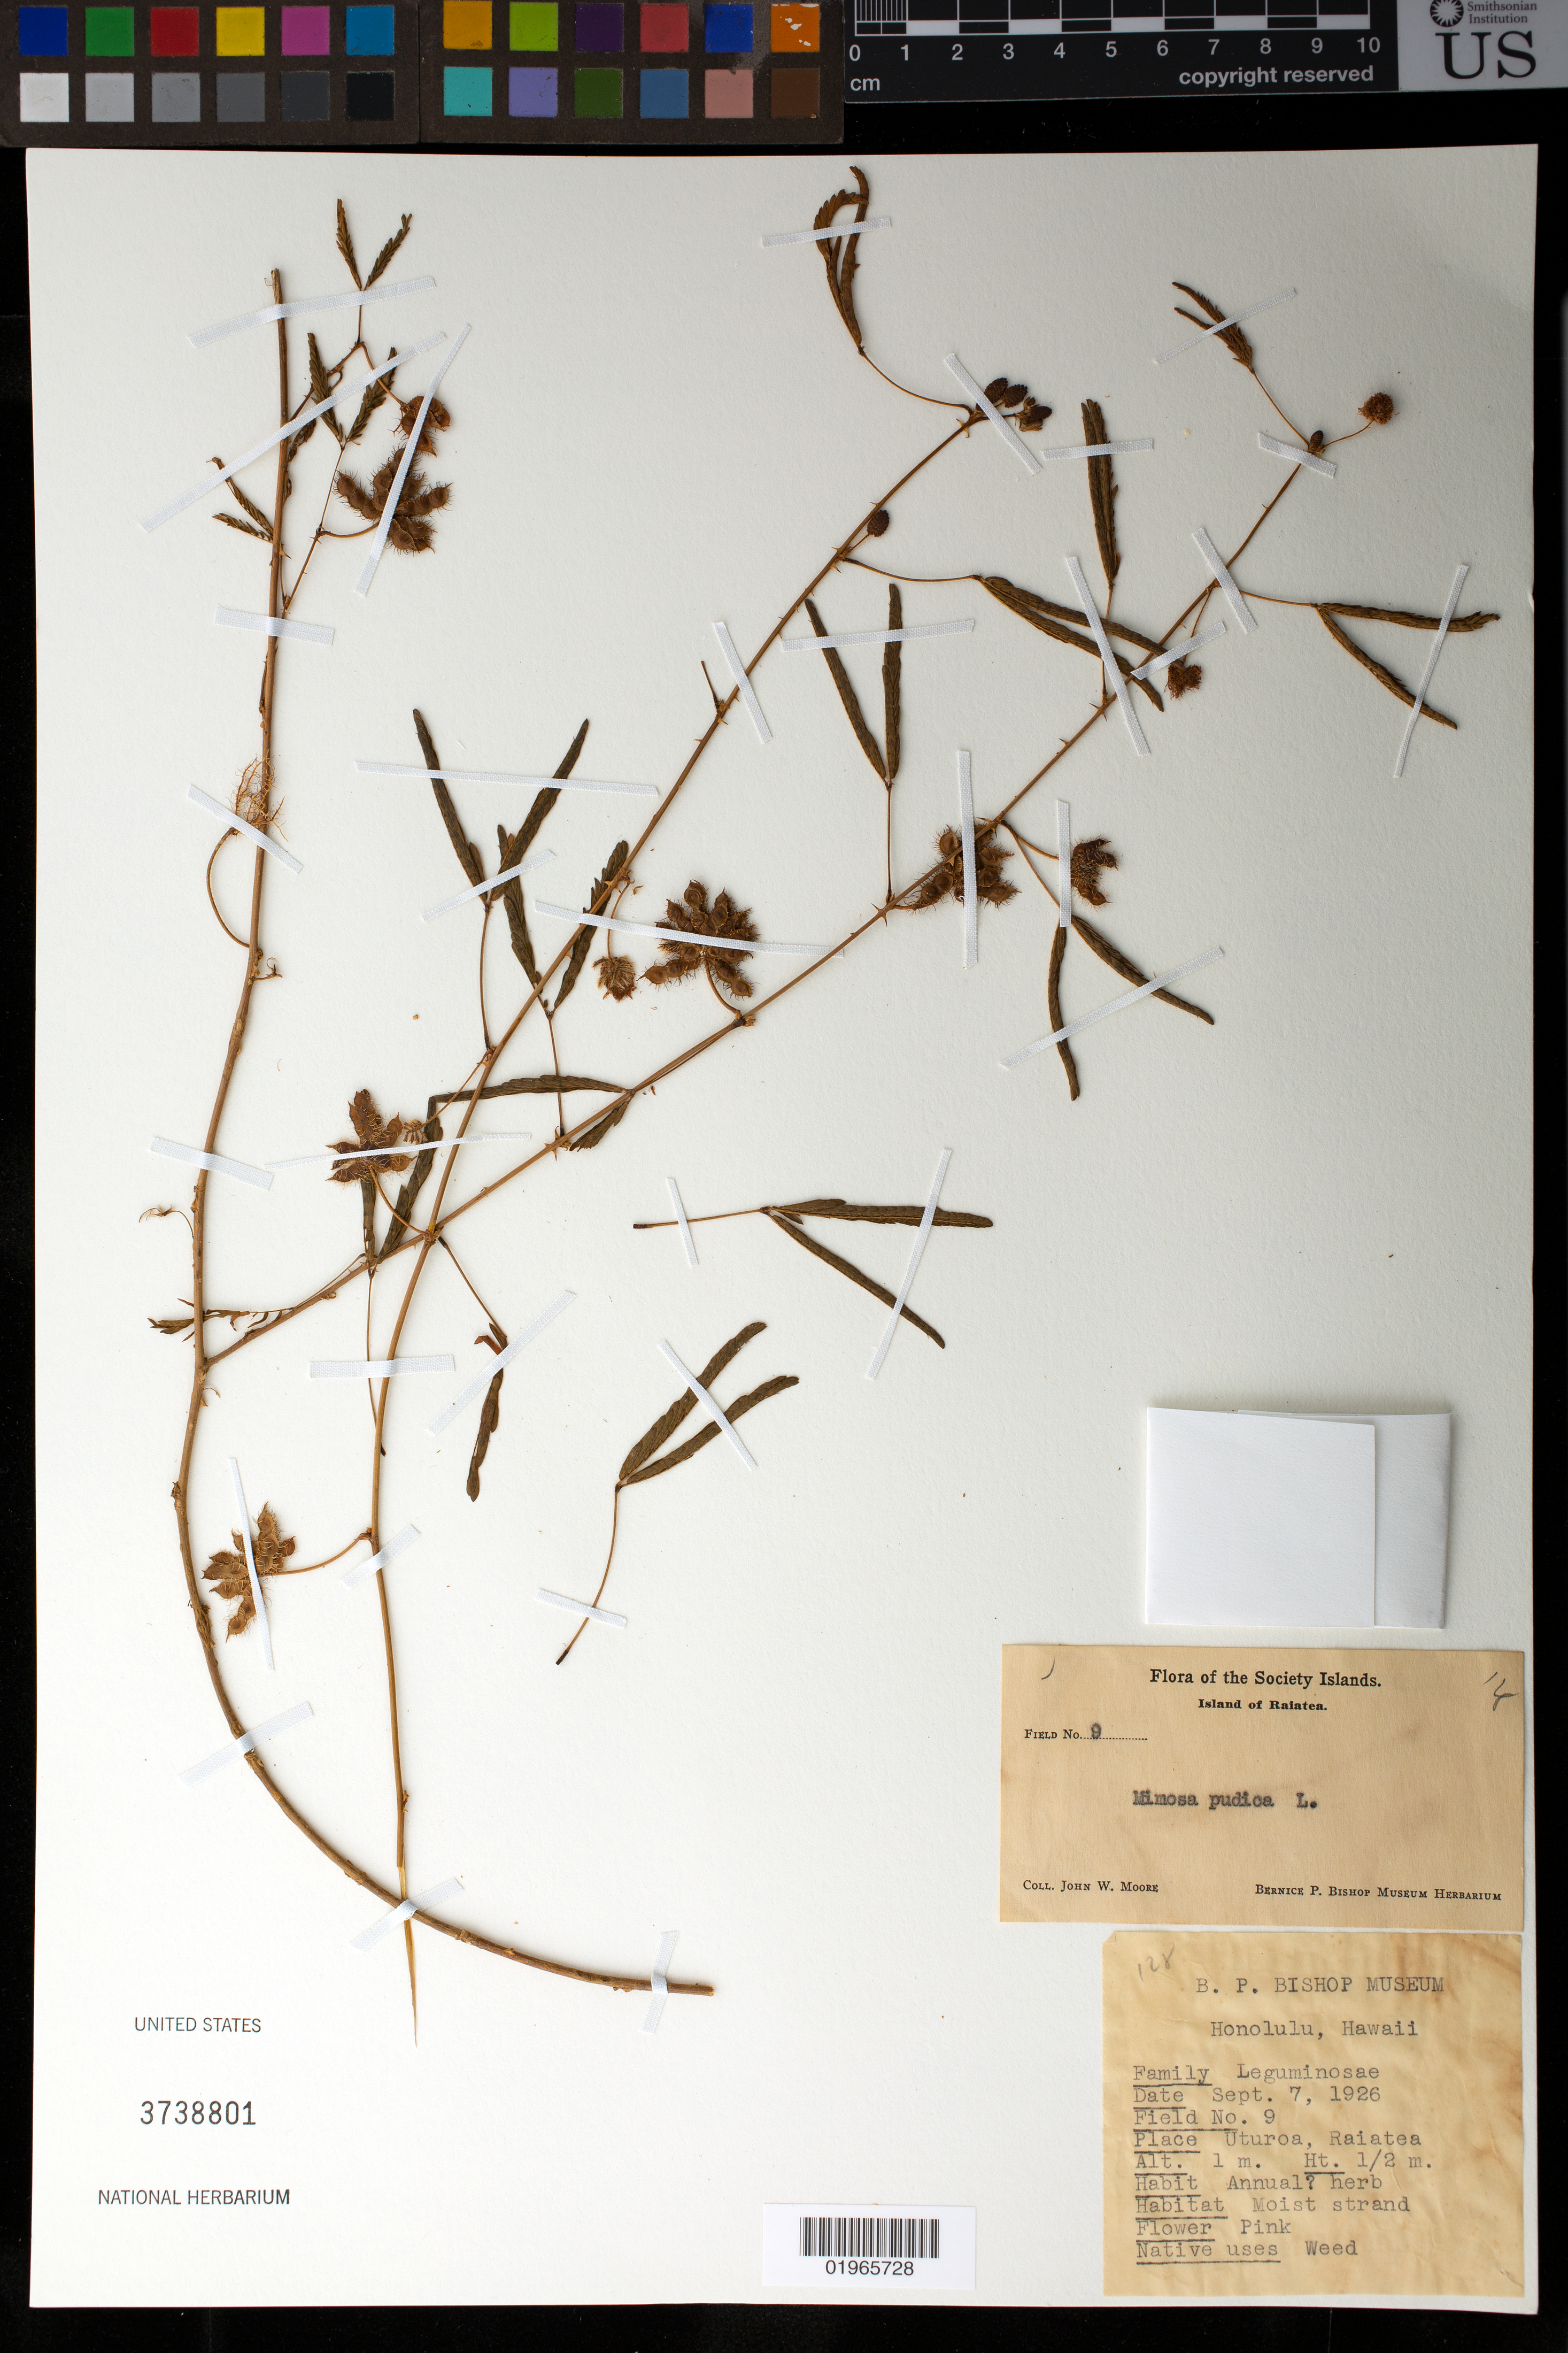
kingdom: Plantae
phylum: Tracheophyta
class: Magnoliopsida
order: Fabales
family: Fabaceae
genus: Mimosa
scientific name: Mimosa pudica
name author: L.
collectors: J. Moore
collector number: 9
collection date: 1926-09-07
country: French Polynesia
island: Raiatea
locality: Uturoa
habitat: Moist strand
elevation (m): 1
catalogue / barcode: US 3738801